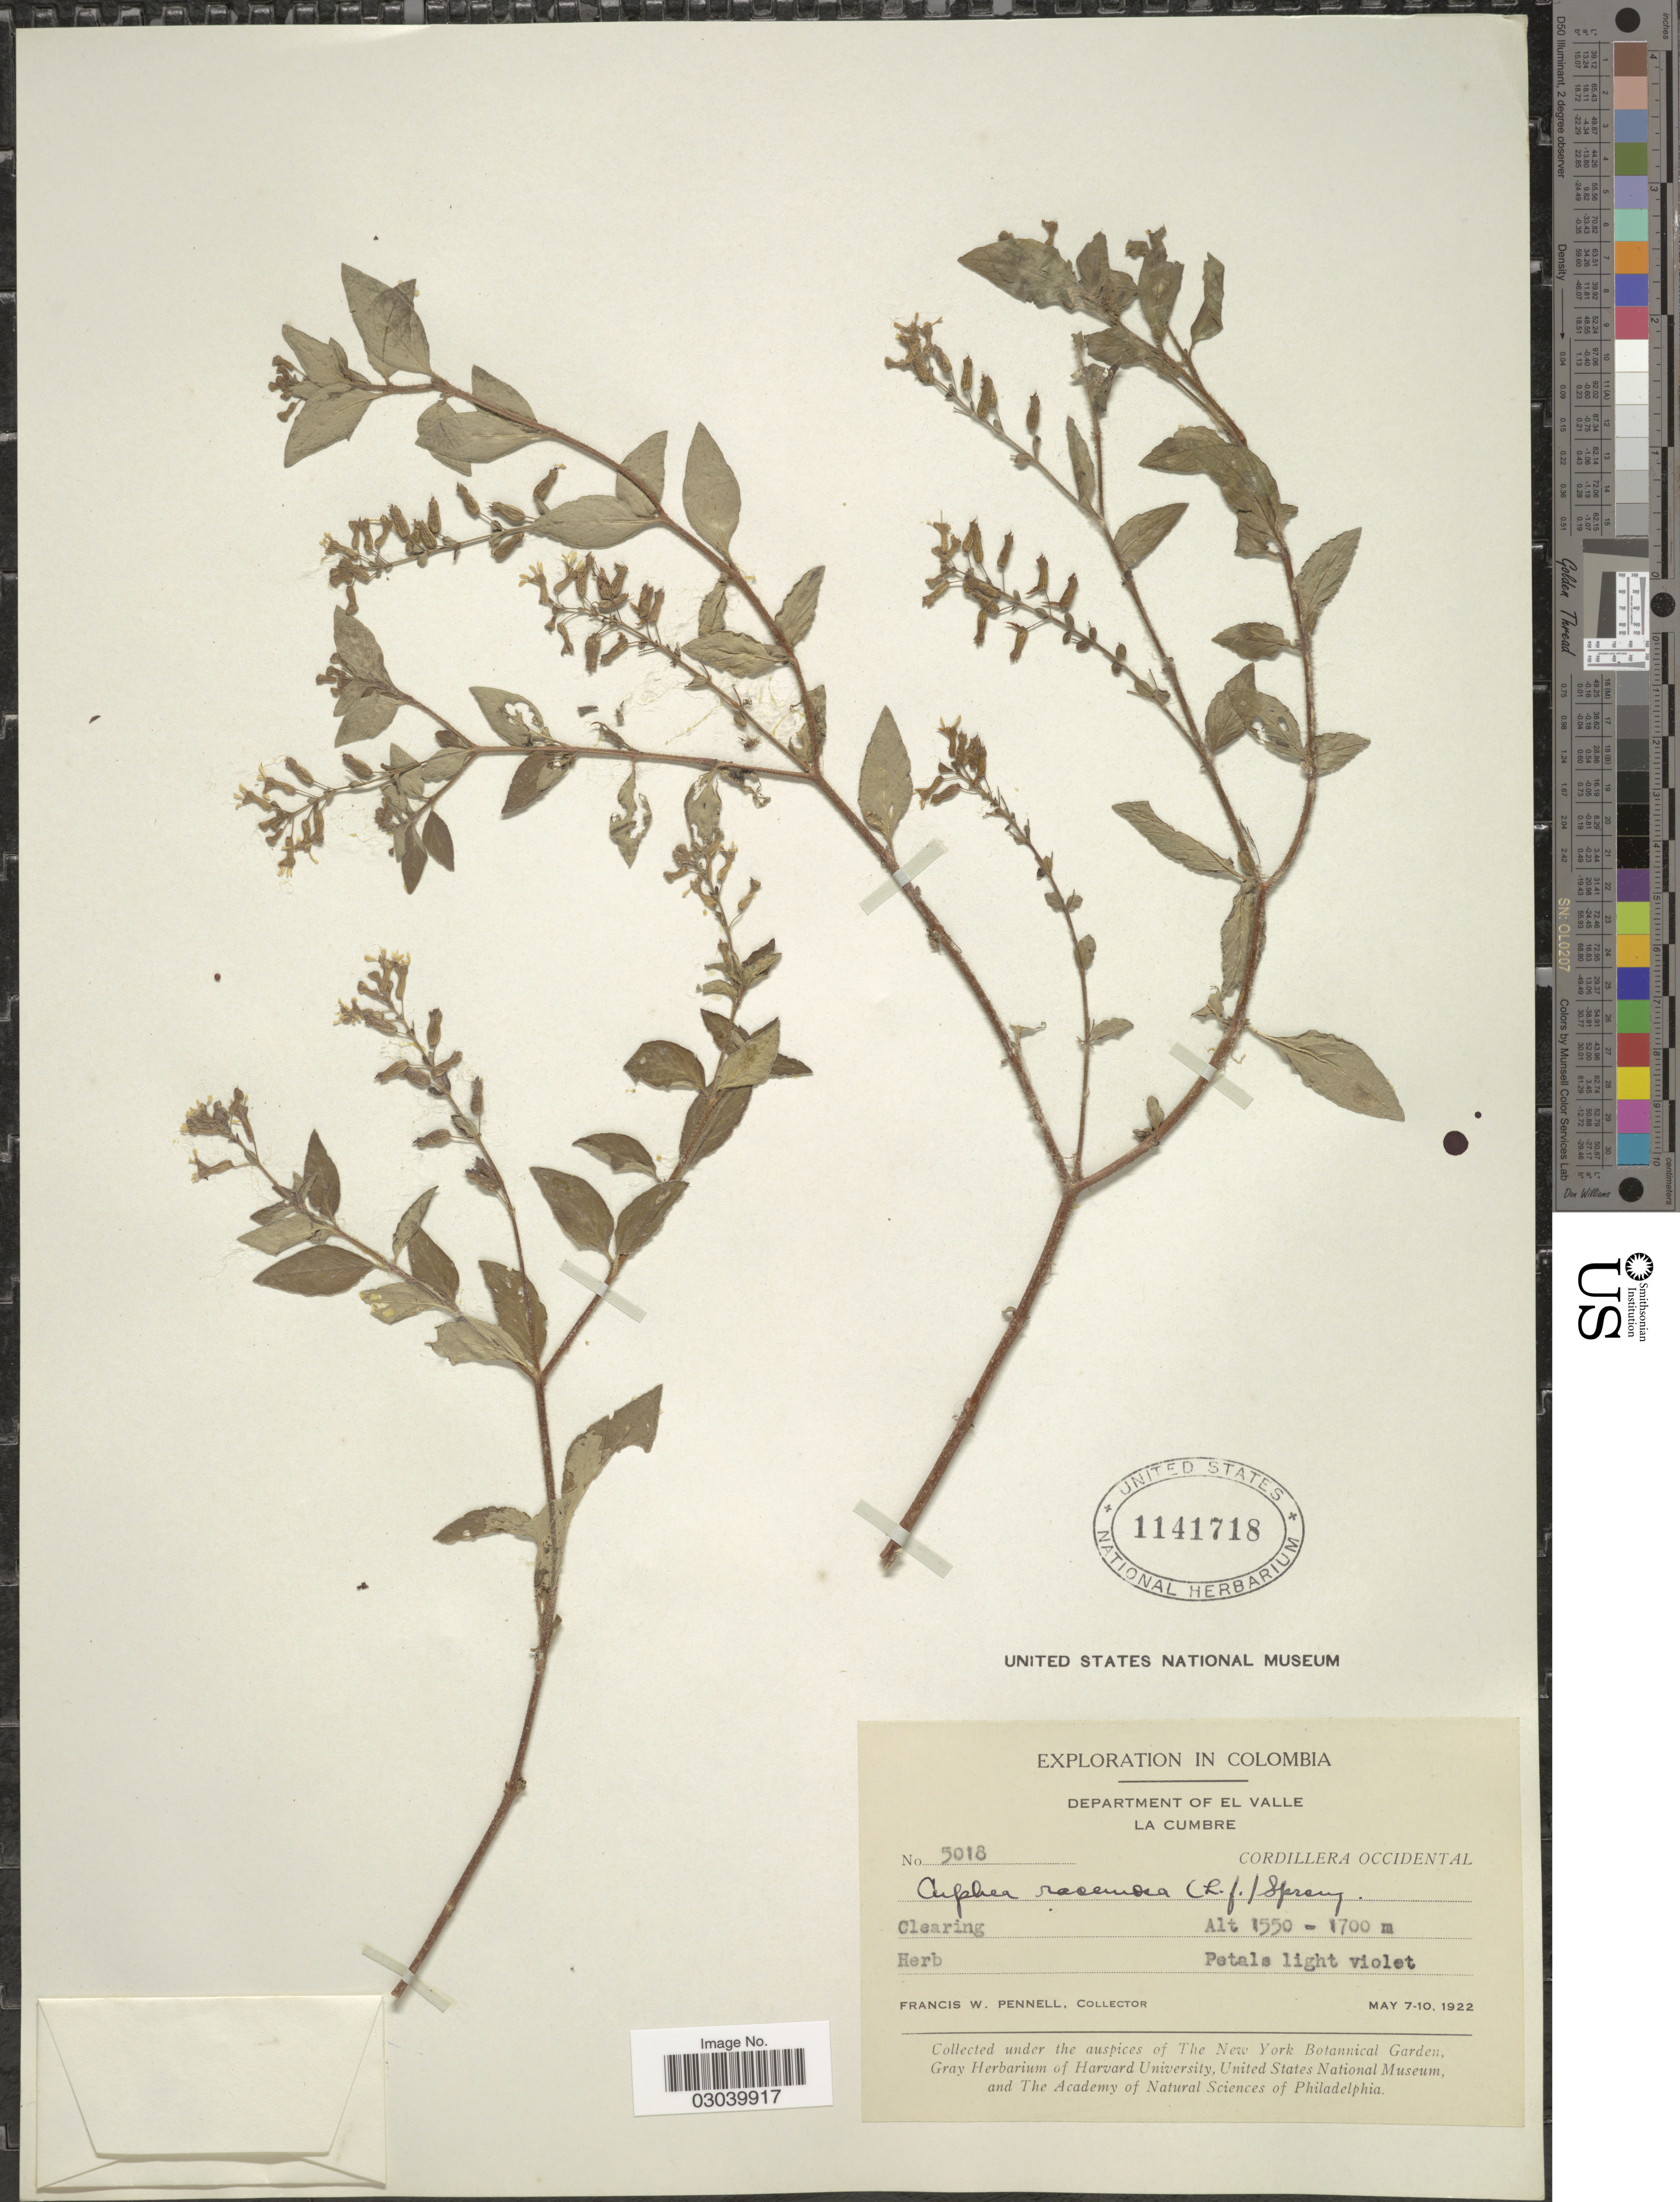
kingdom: Plantae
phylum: Tracheophyta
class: Magnoliopsida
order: Myrtales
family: Lythraceae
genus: Cuphea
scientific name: Cuphea racemosa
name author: (L. f.) Spreng.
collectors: F. W. Pennell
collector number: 5018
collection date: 1922-05-07/1922-05-10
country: Colombia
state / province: Valle del Cauca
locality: Department of El Valle, La Cumbre, Cordillera Occidental.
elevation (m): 1550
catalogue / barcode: US 1141718